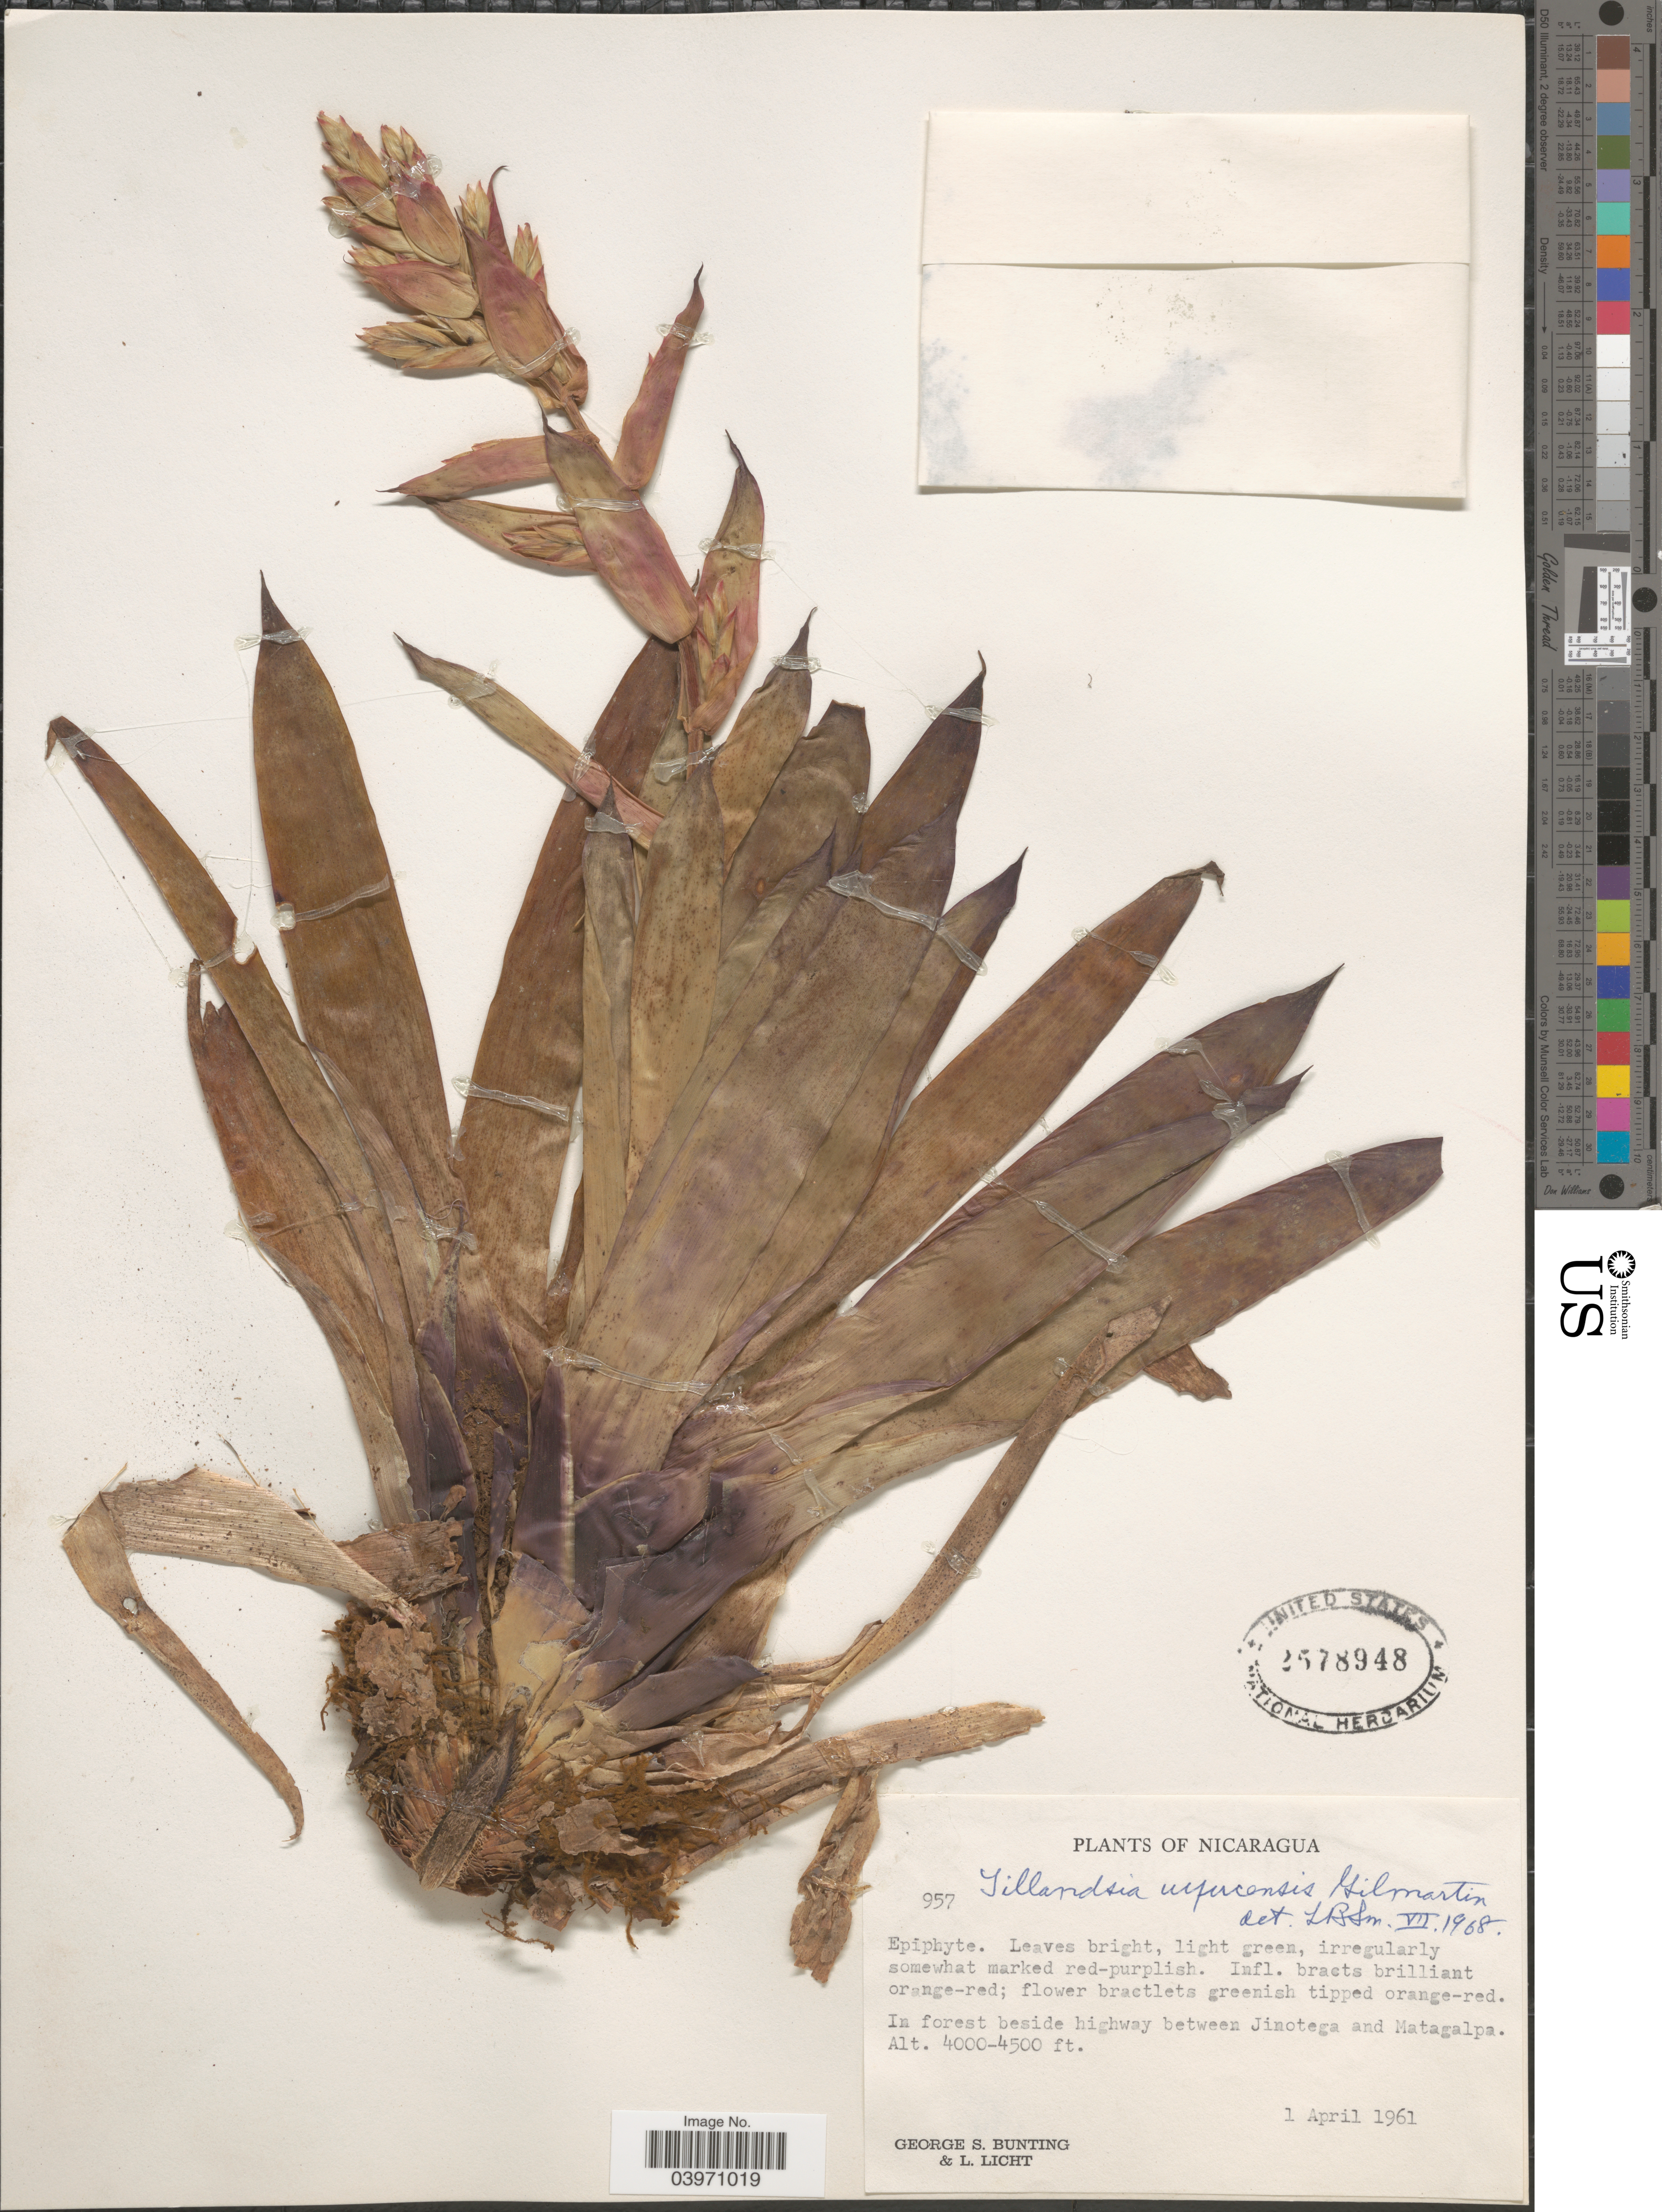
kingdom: Plantae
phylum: Tracheophyta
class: Liliopsida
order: Poales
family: Bromeliaceae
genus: Tillandsia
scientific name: Tillandsia guatemalensis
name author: L.B. Sm.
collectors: G. S. Bunting & L. Licht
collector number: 957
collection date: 1961-04-01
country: Nicaragua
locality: In forest beside highway between Jinotega and Matagalpa.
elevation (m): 1219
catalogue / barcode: US 2578948